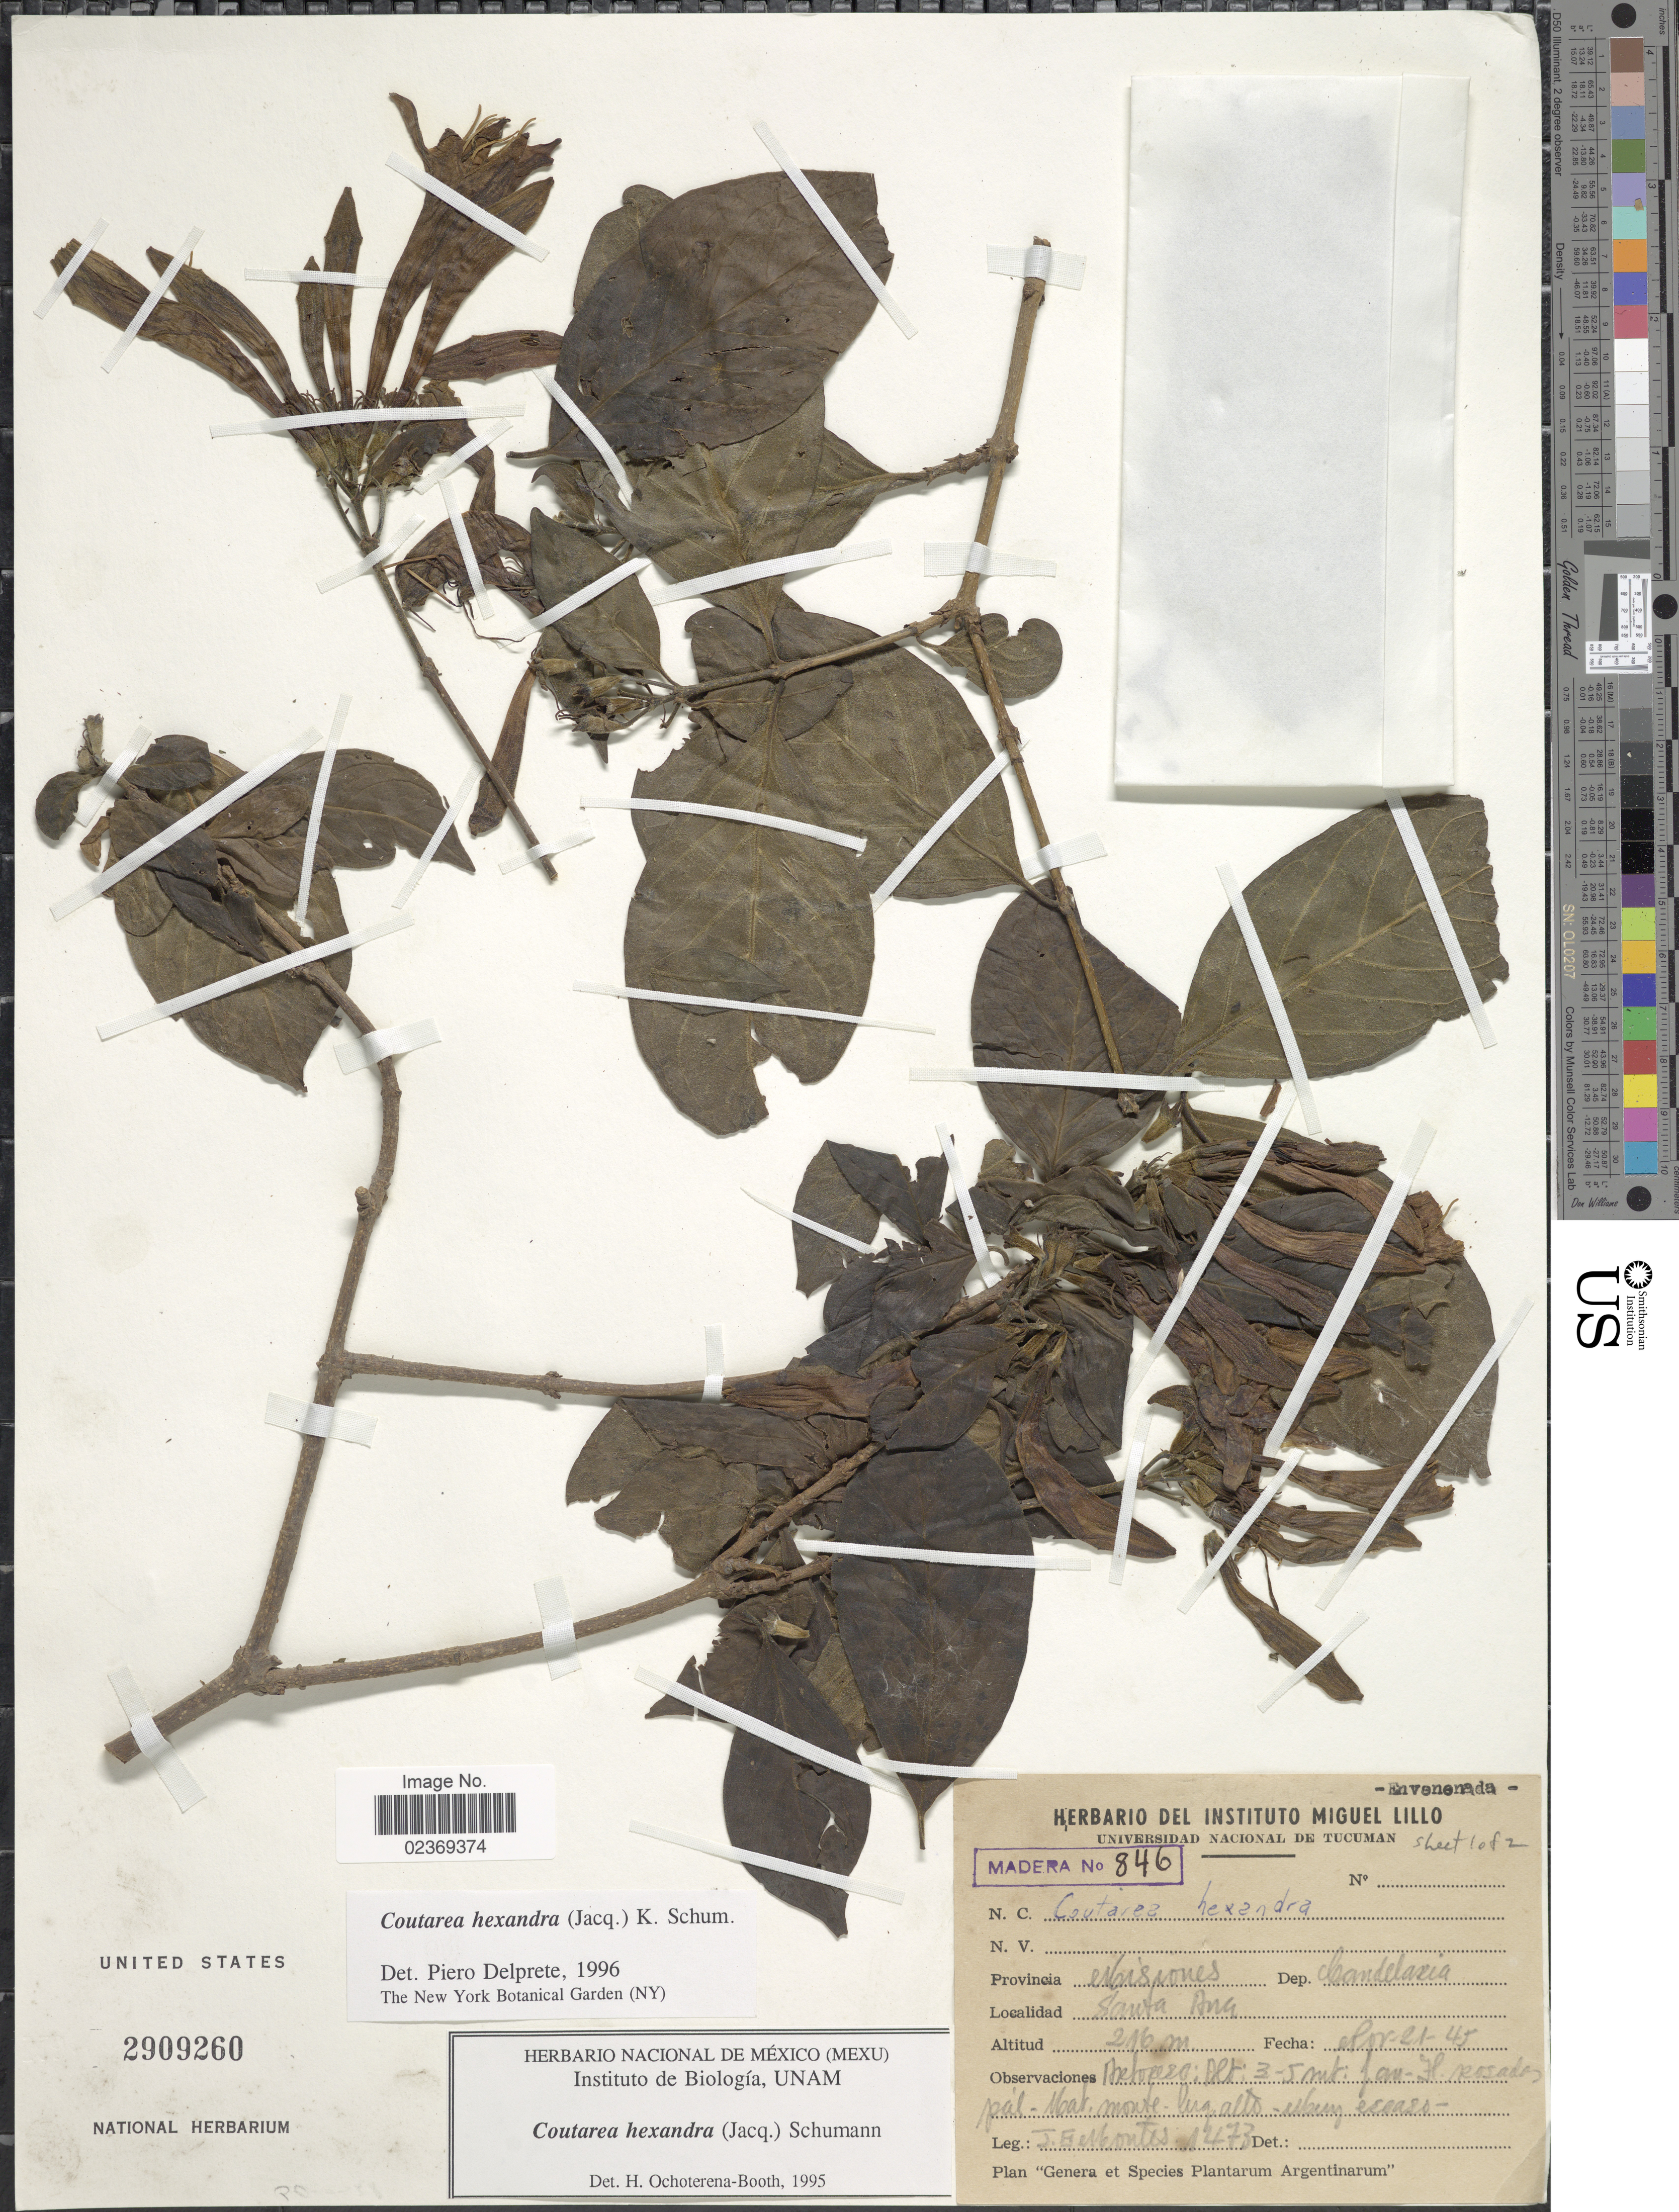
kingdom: Plantae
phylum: Tracheophyta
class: Magnoliopsida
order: Gentianales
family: Rubiaceae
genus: Coutarea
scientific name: Coutarea hexandra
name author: (Jacq.) K. Schum.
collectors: J. E. Montes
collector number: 1473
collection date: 1945-11-21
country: Argentina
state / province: Misiones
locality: Dep. Candelaria, Santa Ana.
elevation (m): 216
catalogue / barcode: US 21609260